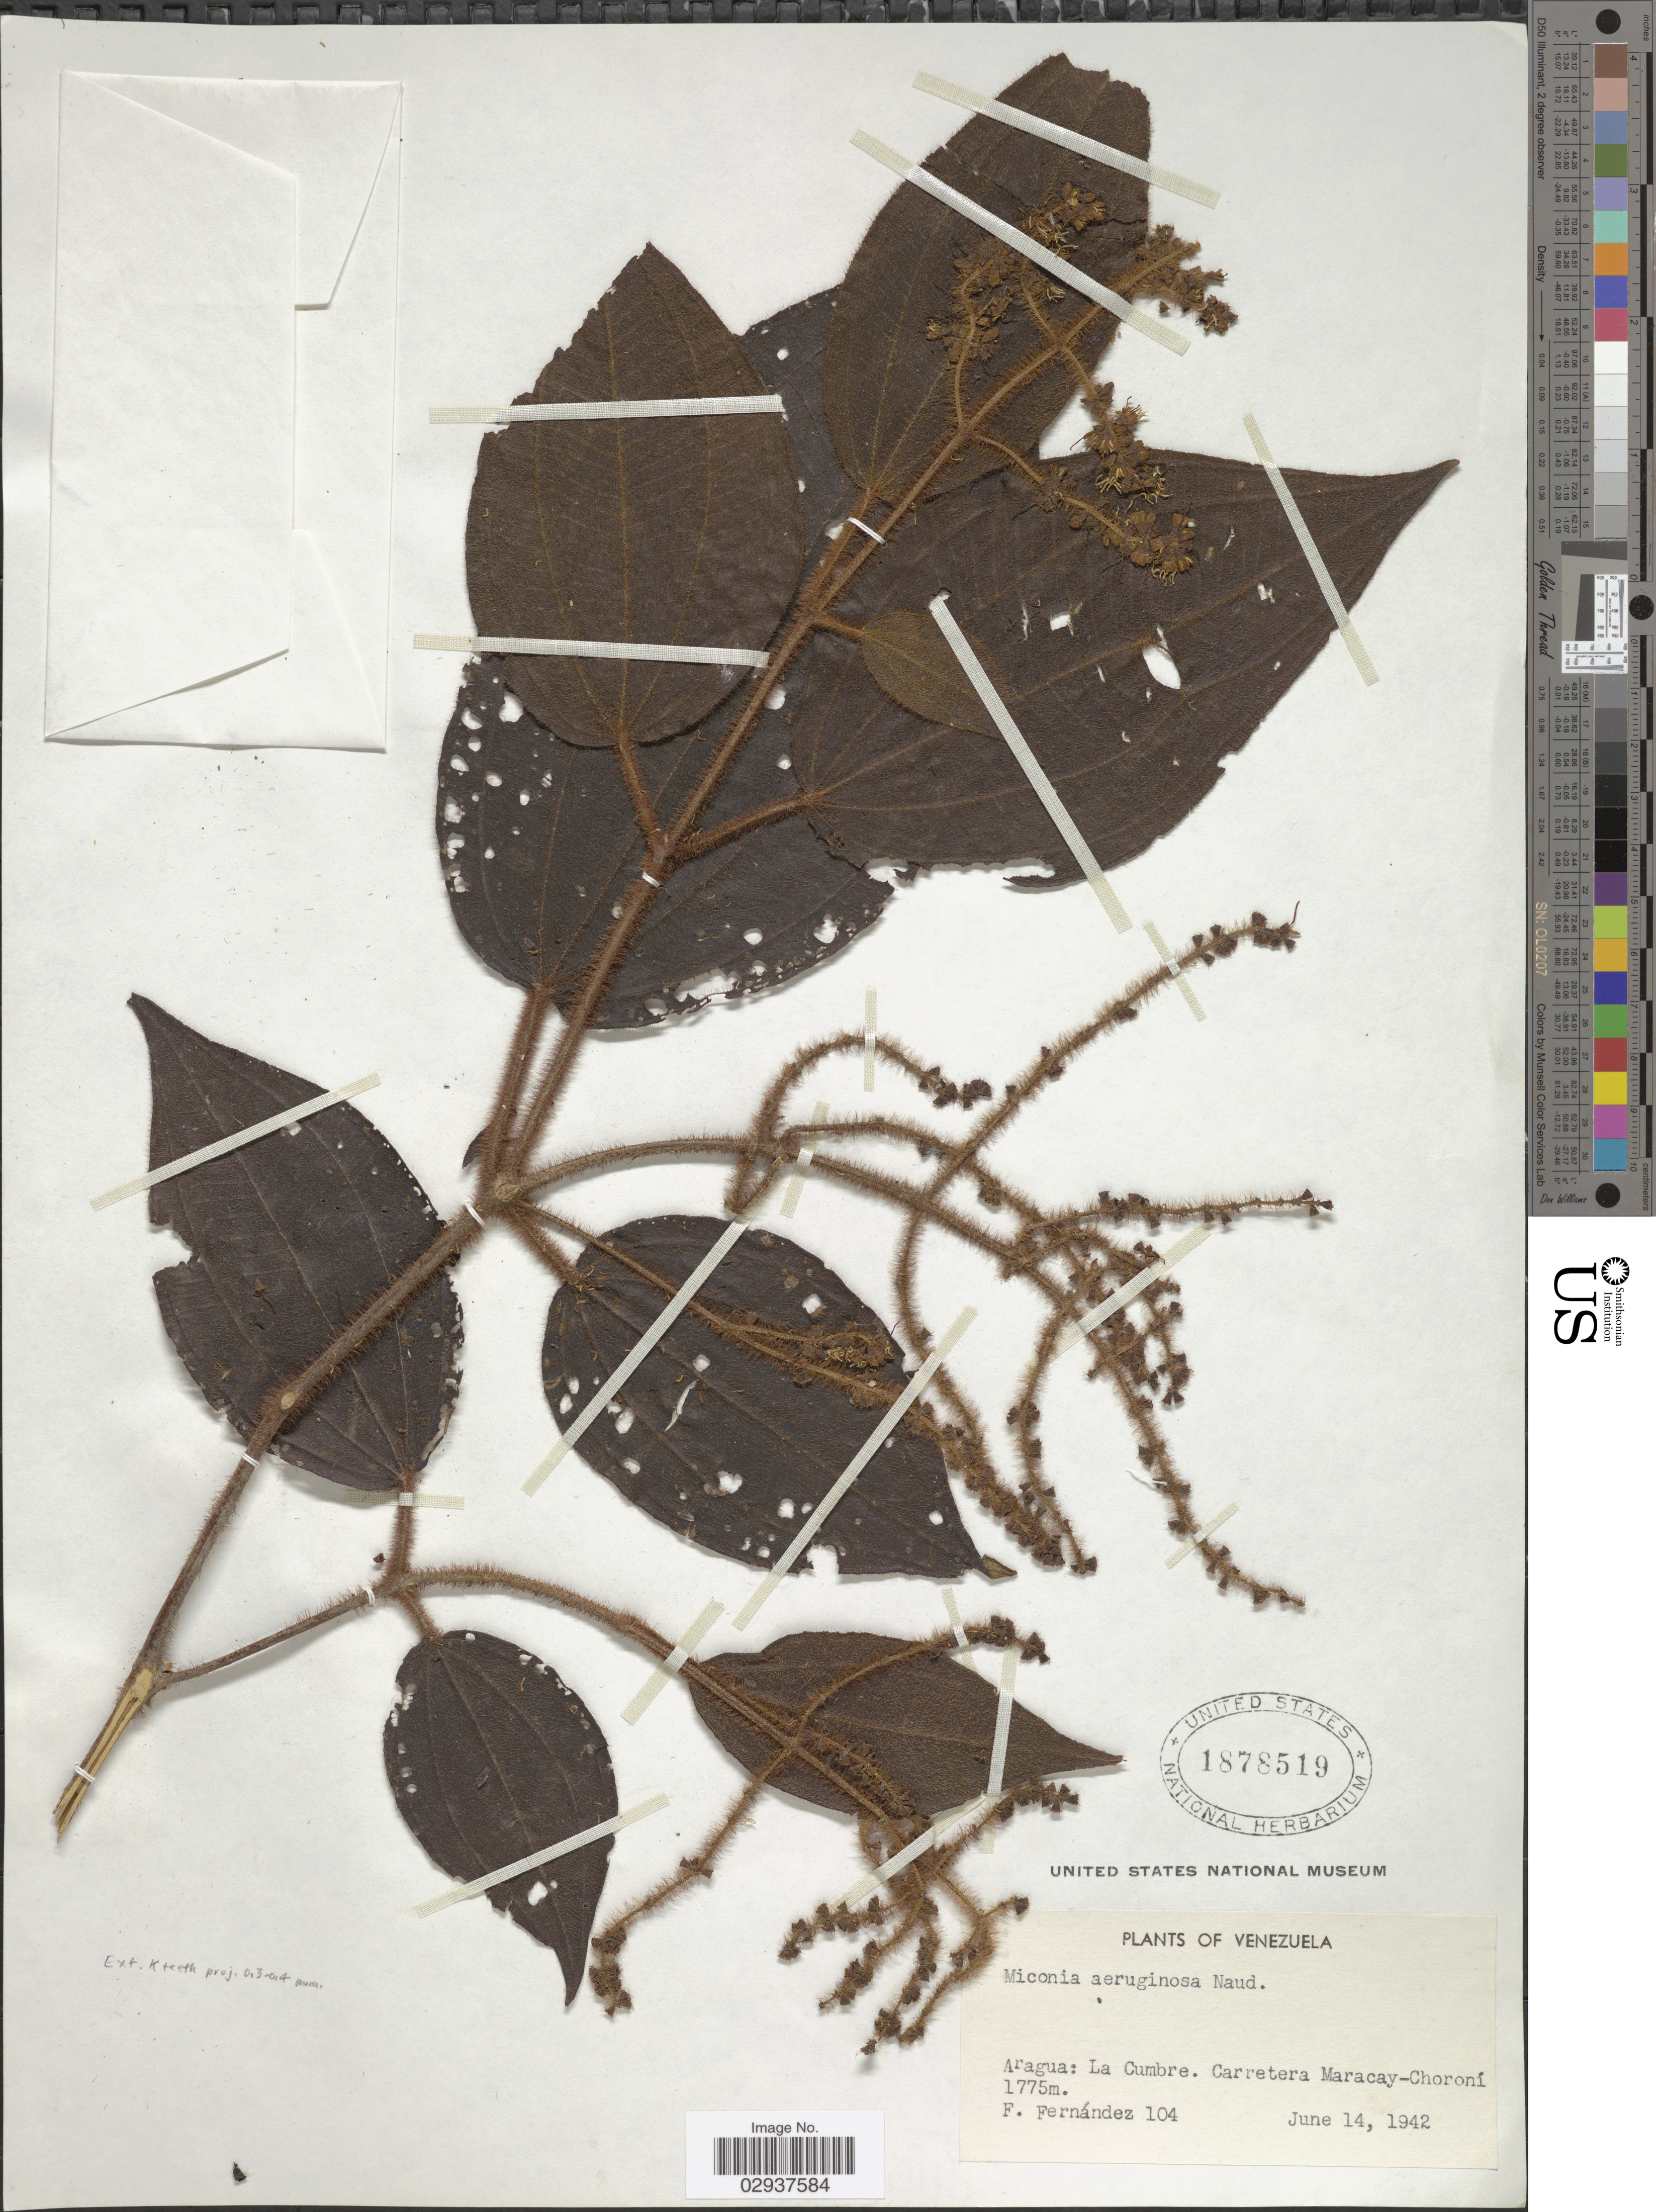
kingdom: Plantae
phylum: Tracheophyta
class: Magnoliopsida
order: Myrtales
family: Melastomataceae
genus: Miconia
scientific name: Miconia chaetodon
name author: Naudin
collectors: F. Fernández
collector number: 104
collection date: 1942-06-14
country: Venezuela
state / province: Aragua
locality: La Cumbre. Carretera Maracay-Choroní.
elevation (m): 1775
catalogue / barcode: US 1878519